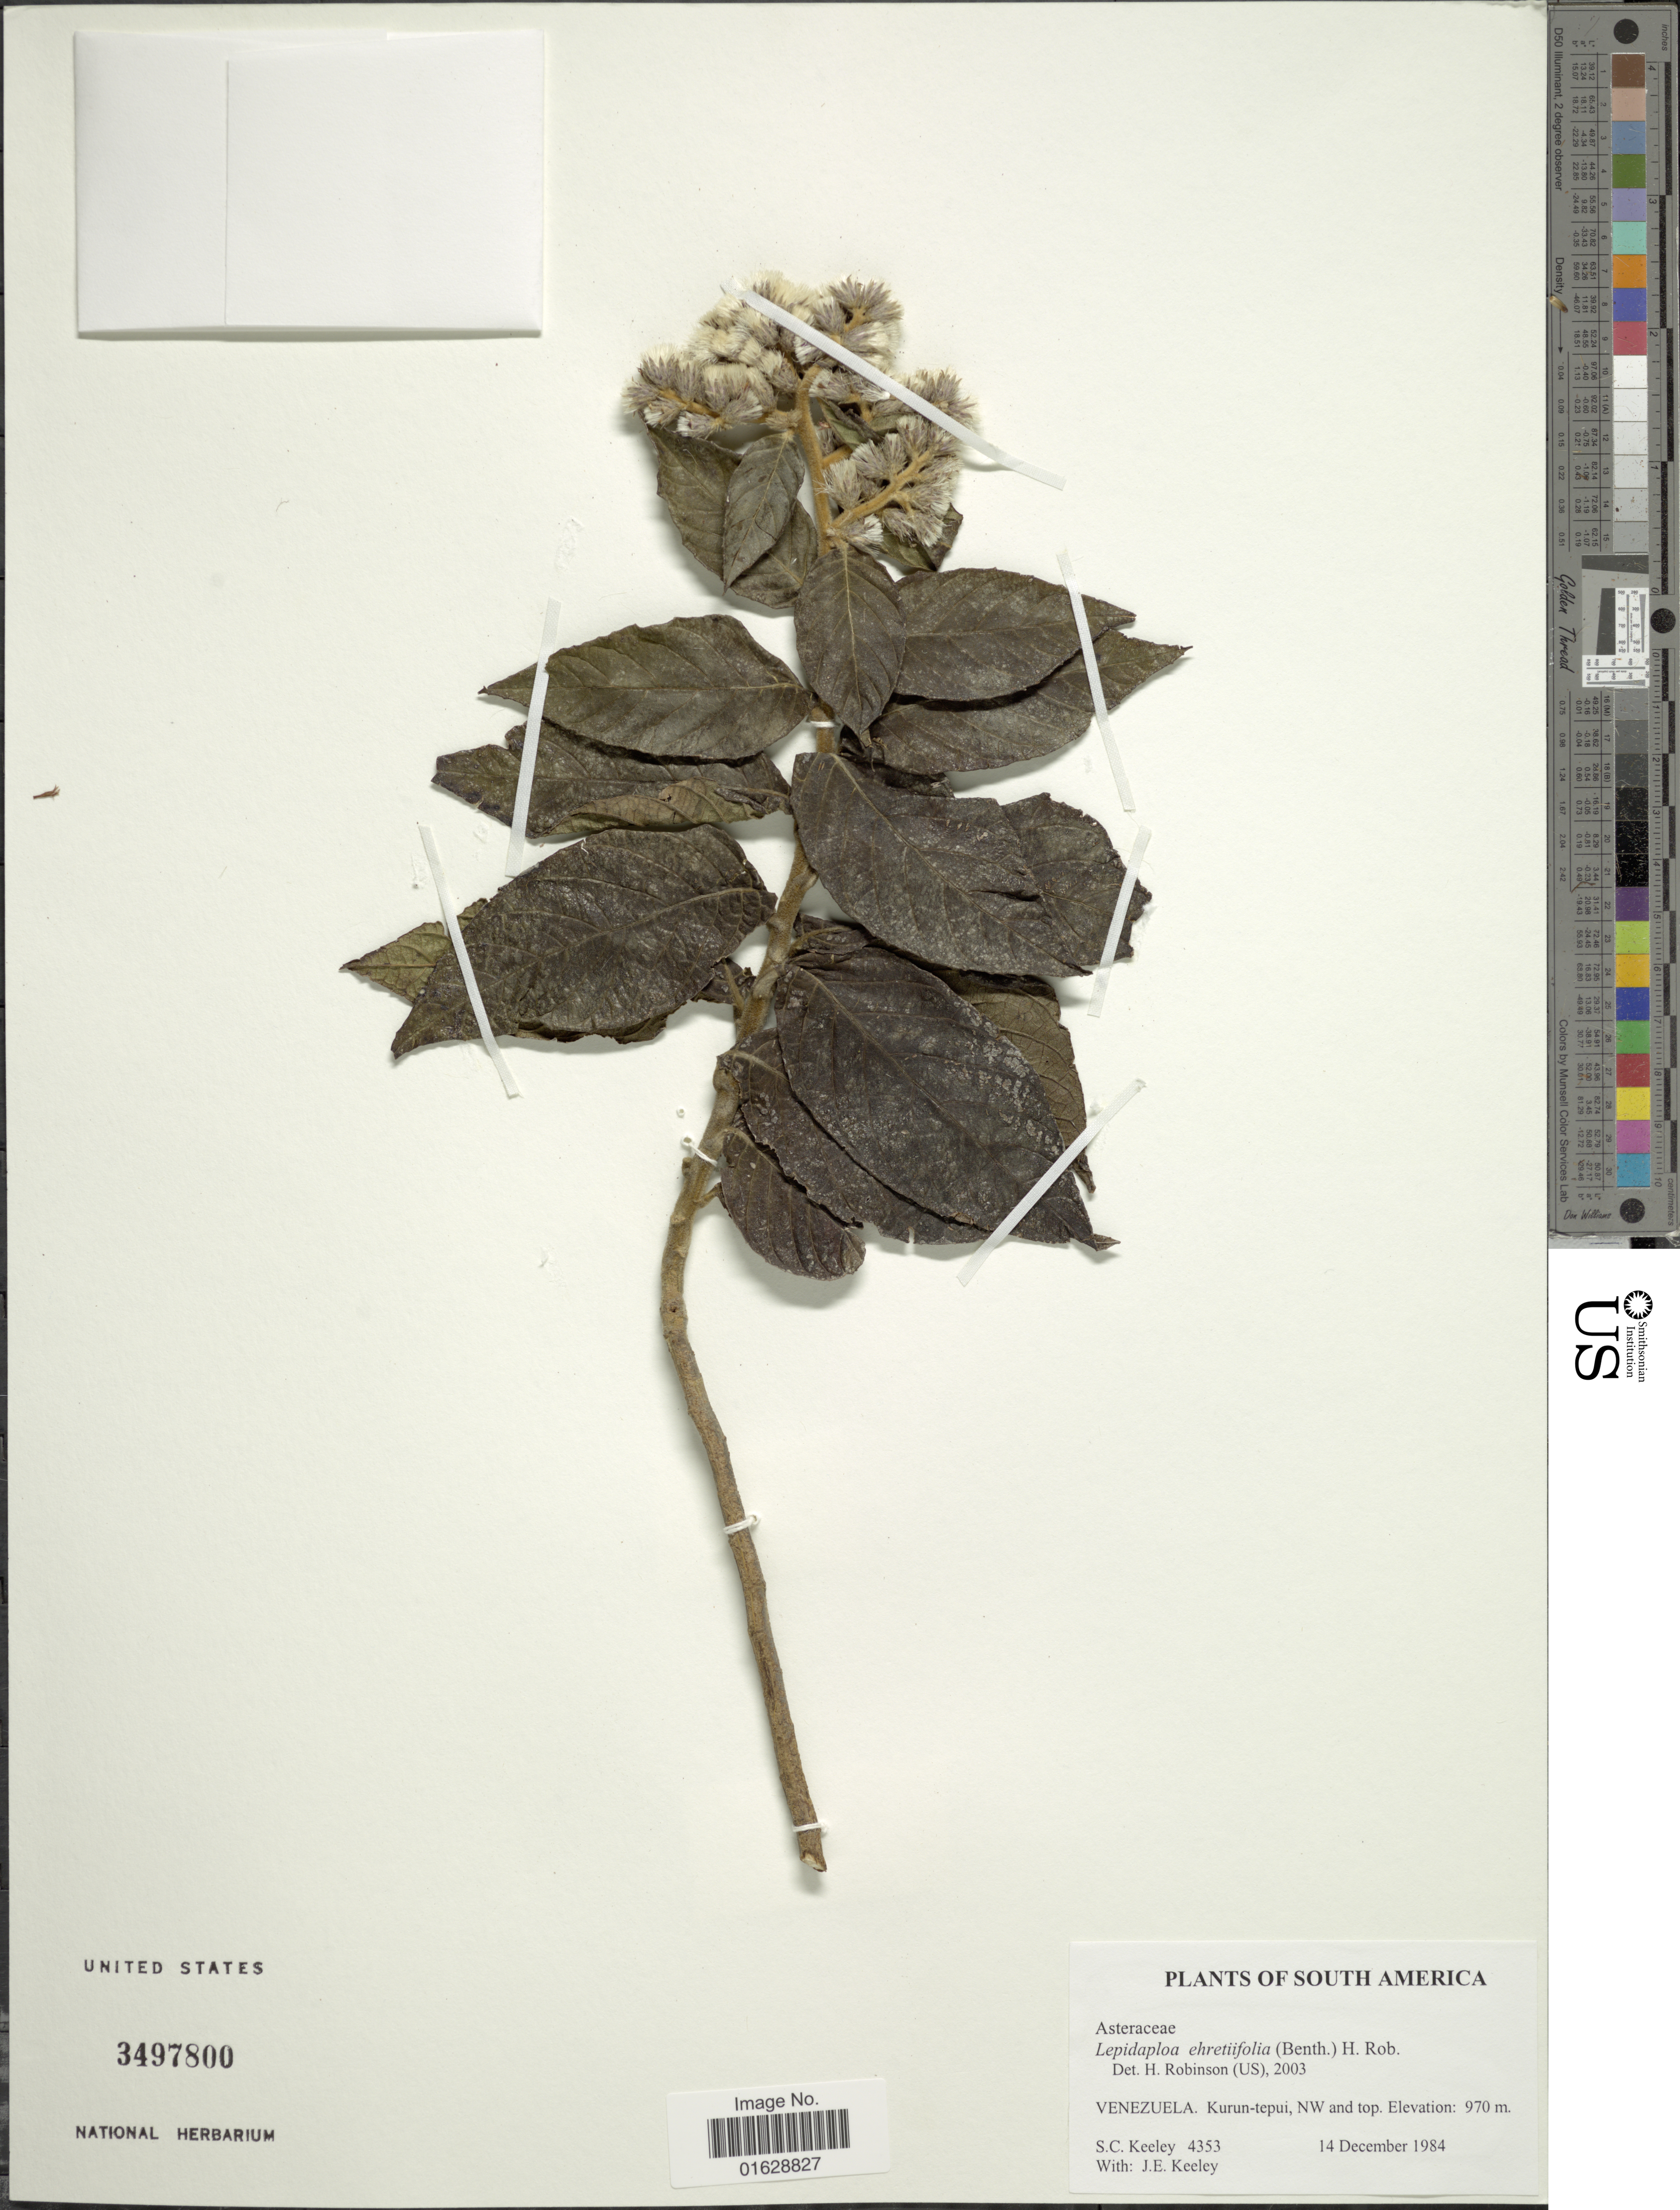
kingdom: Plantae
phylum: Tracheophyta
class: Magnoliopsida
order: Asterales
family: Asteraceae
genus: Lepidaploa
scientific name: Lepidaploa ehretiifolia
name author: (Benth.) H. Rob.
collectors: S. C. Keeley & J. E. Keeley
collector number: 4353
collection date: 1984-12-14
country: Venezuela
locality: Kurun-tepui, NW and top.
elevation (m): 970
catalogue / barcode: US 3497800